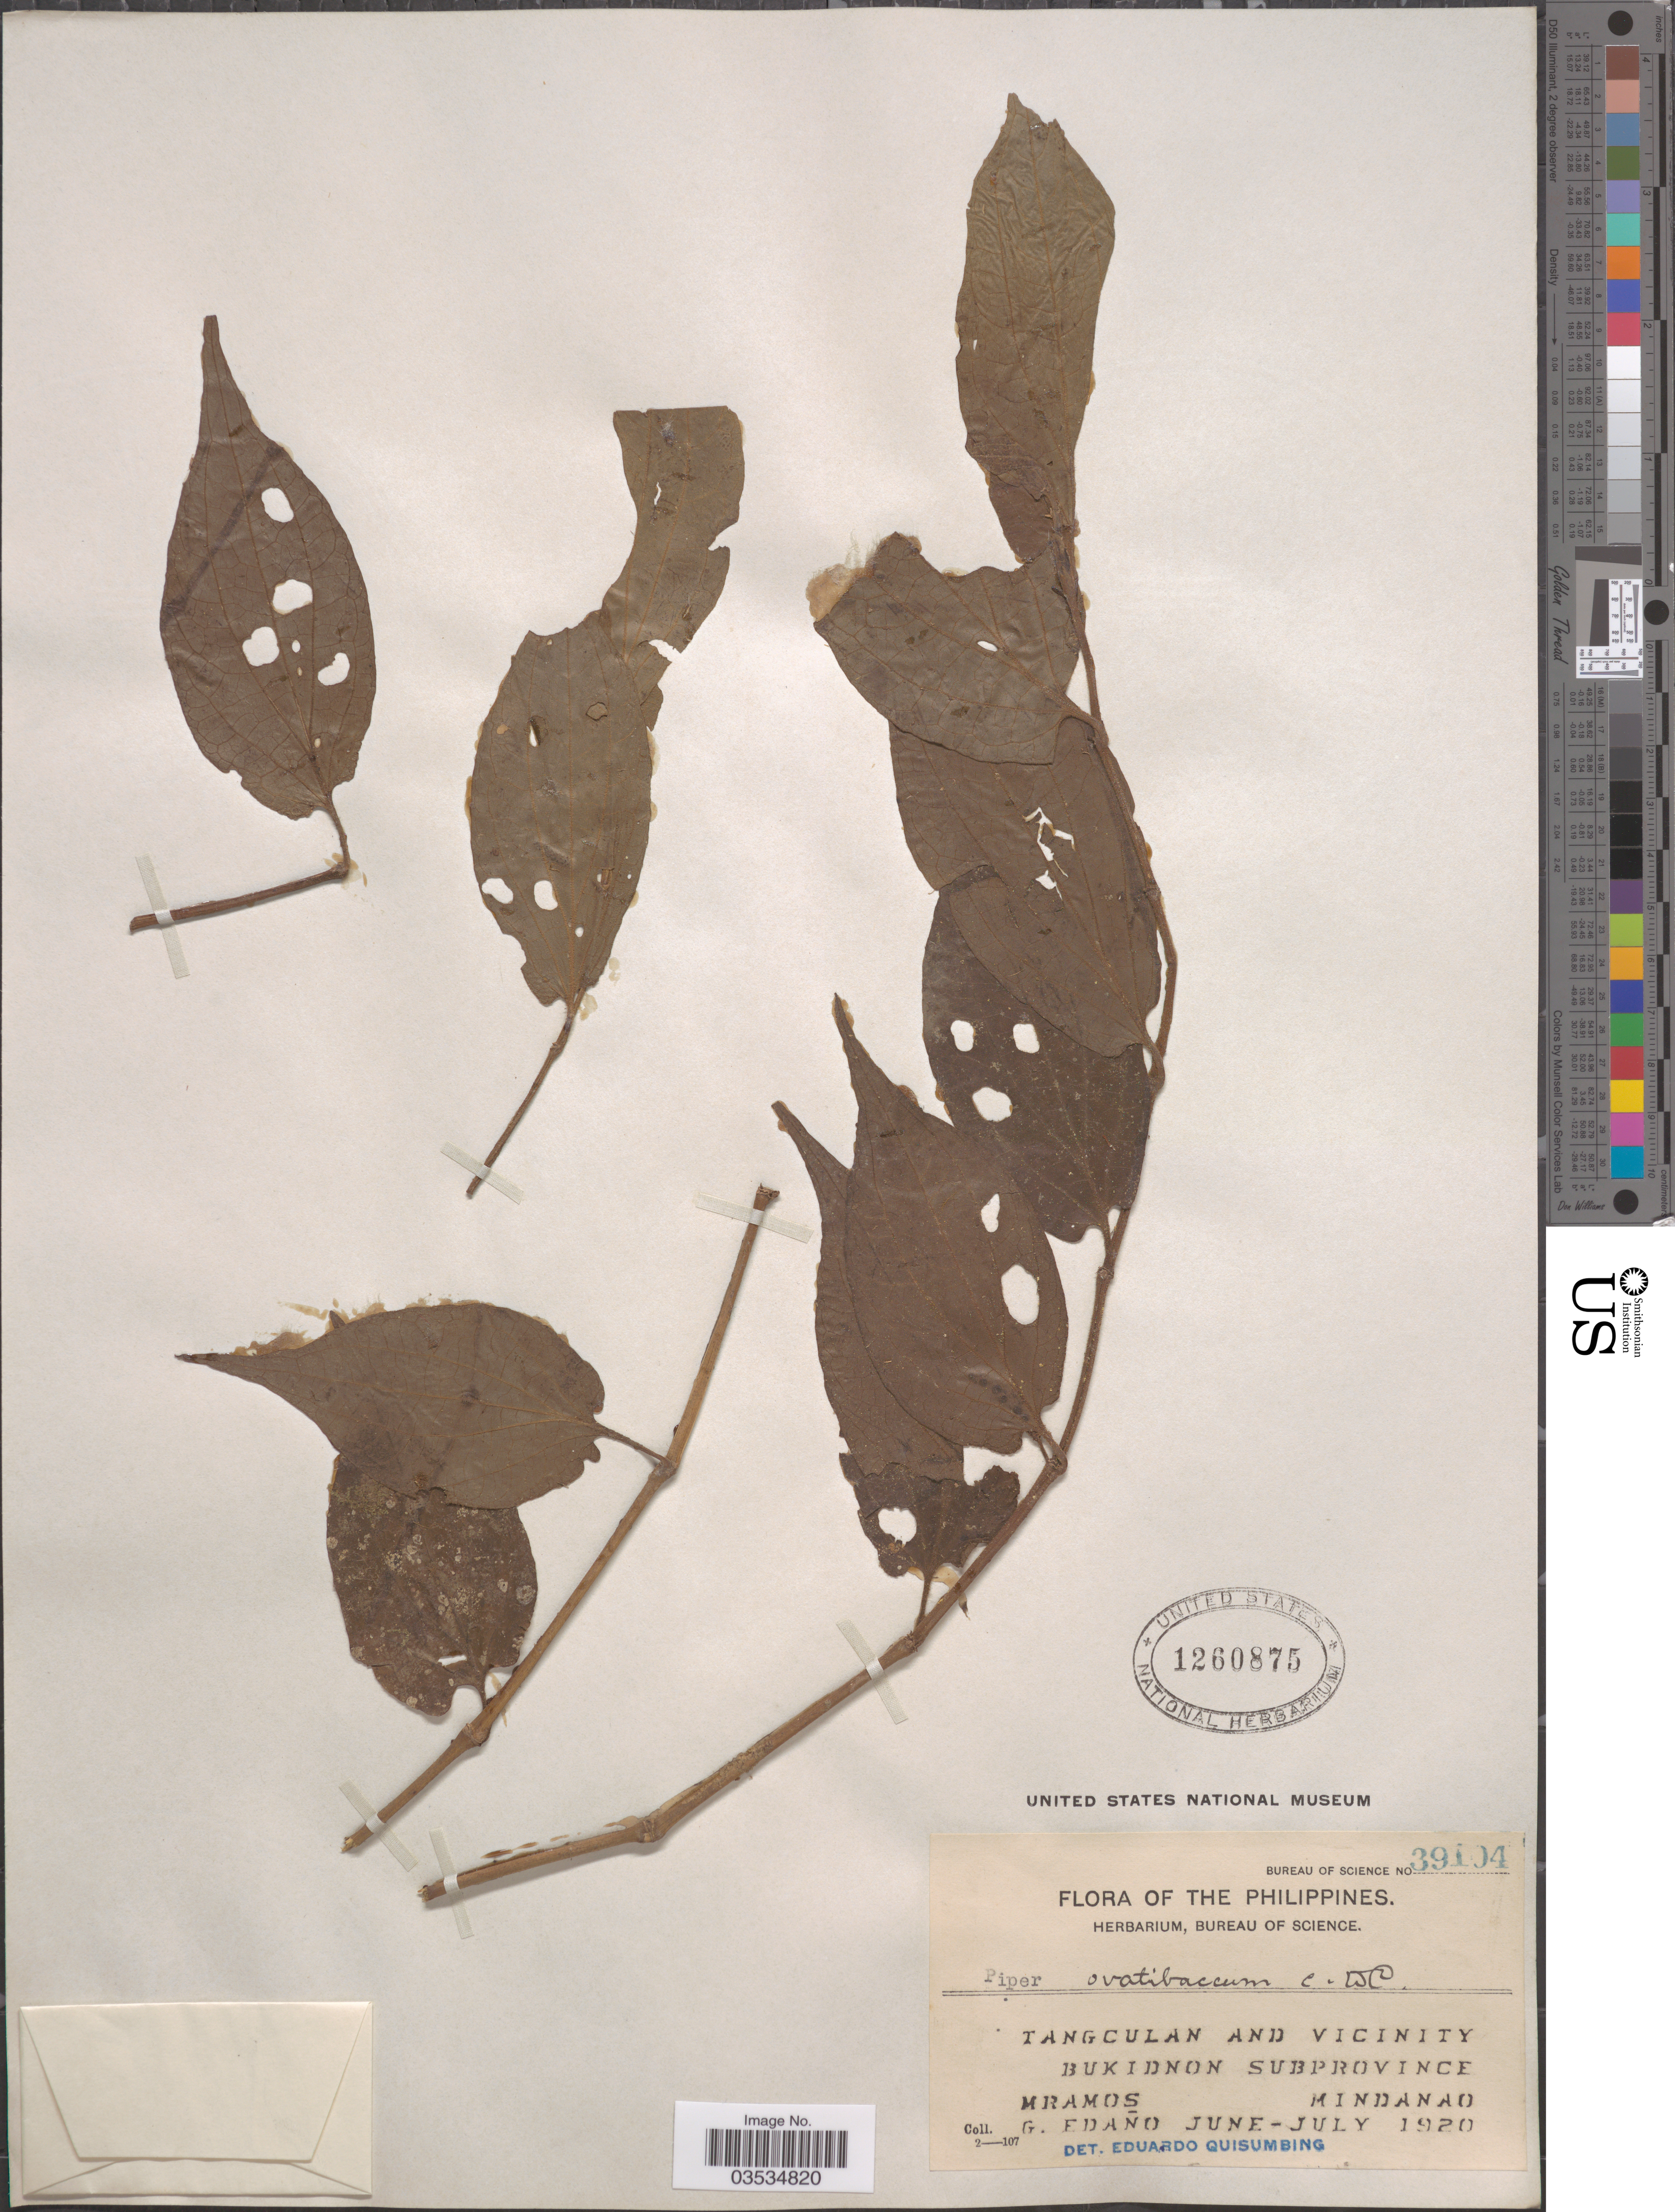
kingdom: Plantae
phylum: Tracheophyta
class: Magnoliopsida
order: Piperales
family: Piperaceae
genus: Piper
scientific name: Piper ovatibaccum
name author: C. DC. in Elmer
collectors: M. Ramos & G. Edaño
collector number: Bureau of Science 39104*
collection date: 1920-06/1920-07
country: Philippines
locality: Tangculan and vicinity. Bukidnon Subprovince.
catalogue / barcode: US 1260875